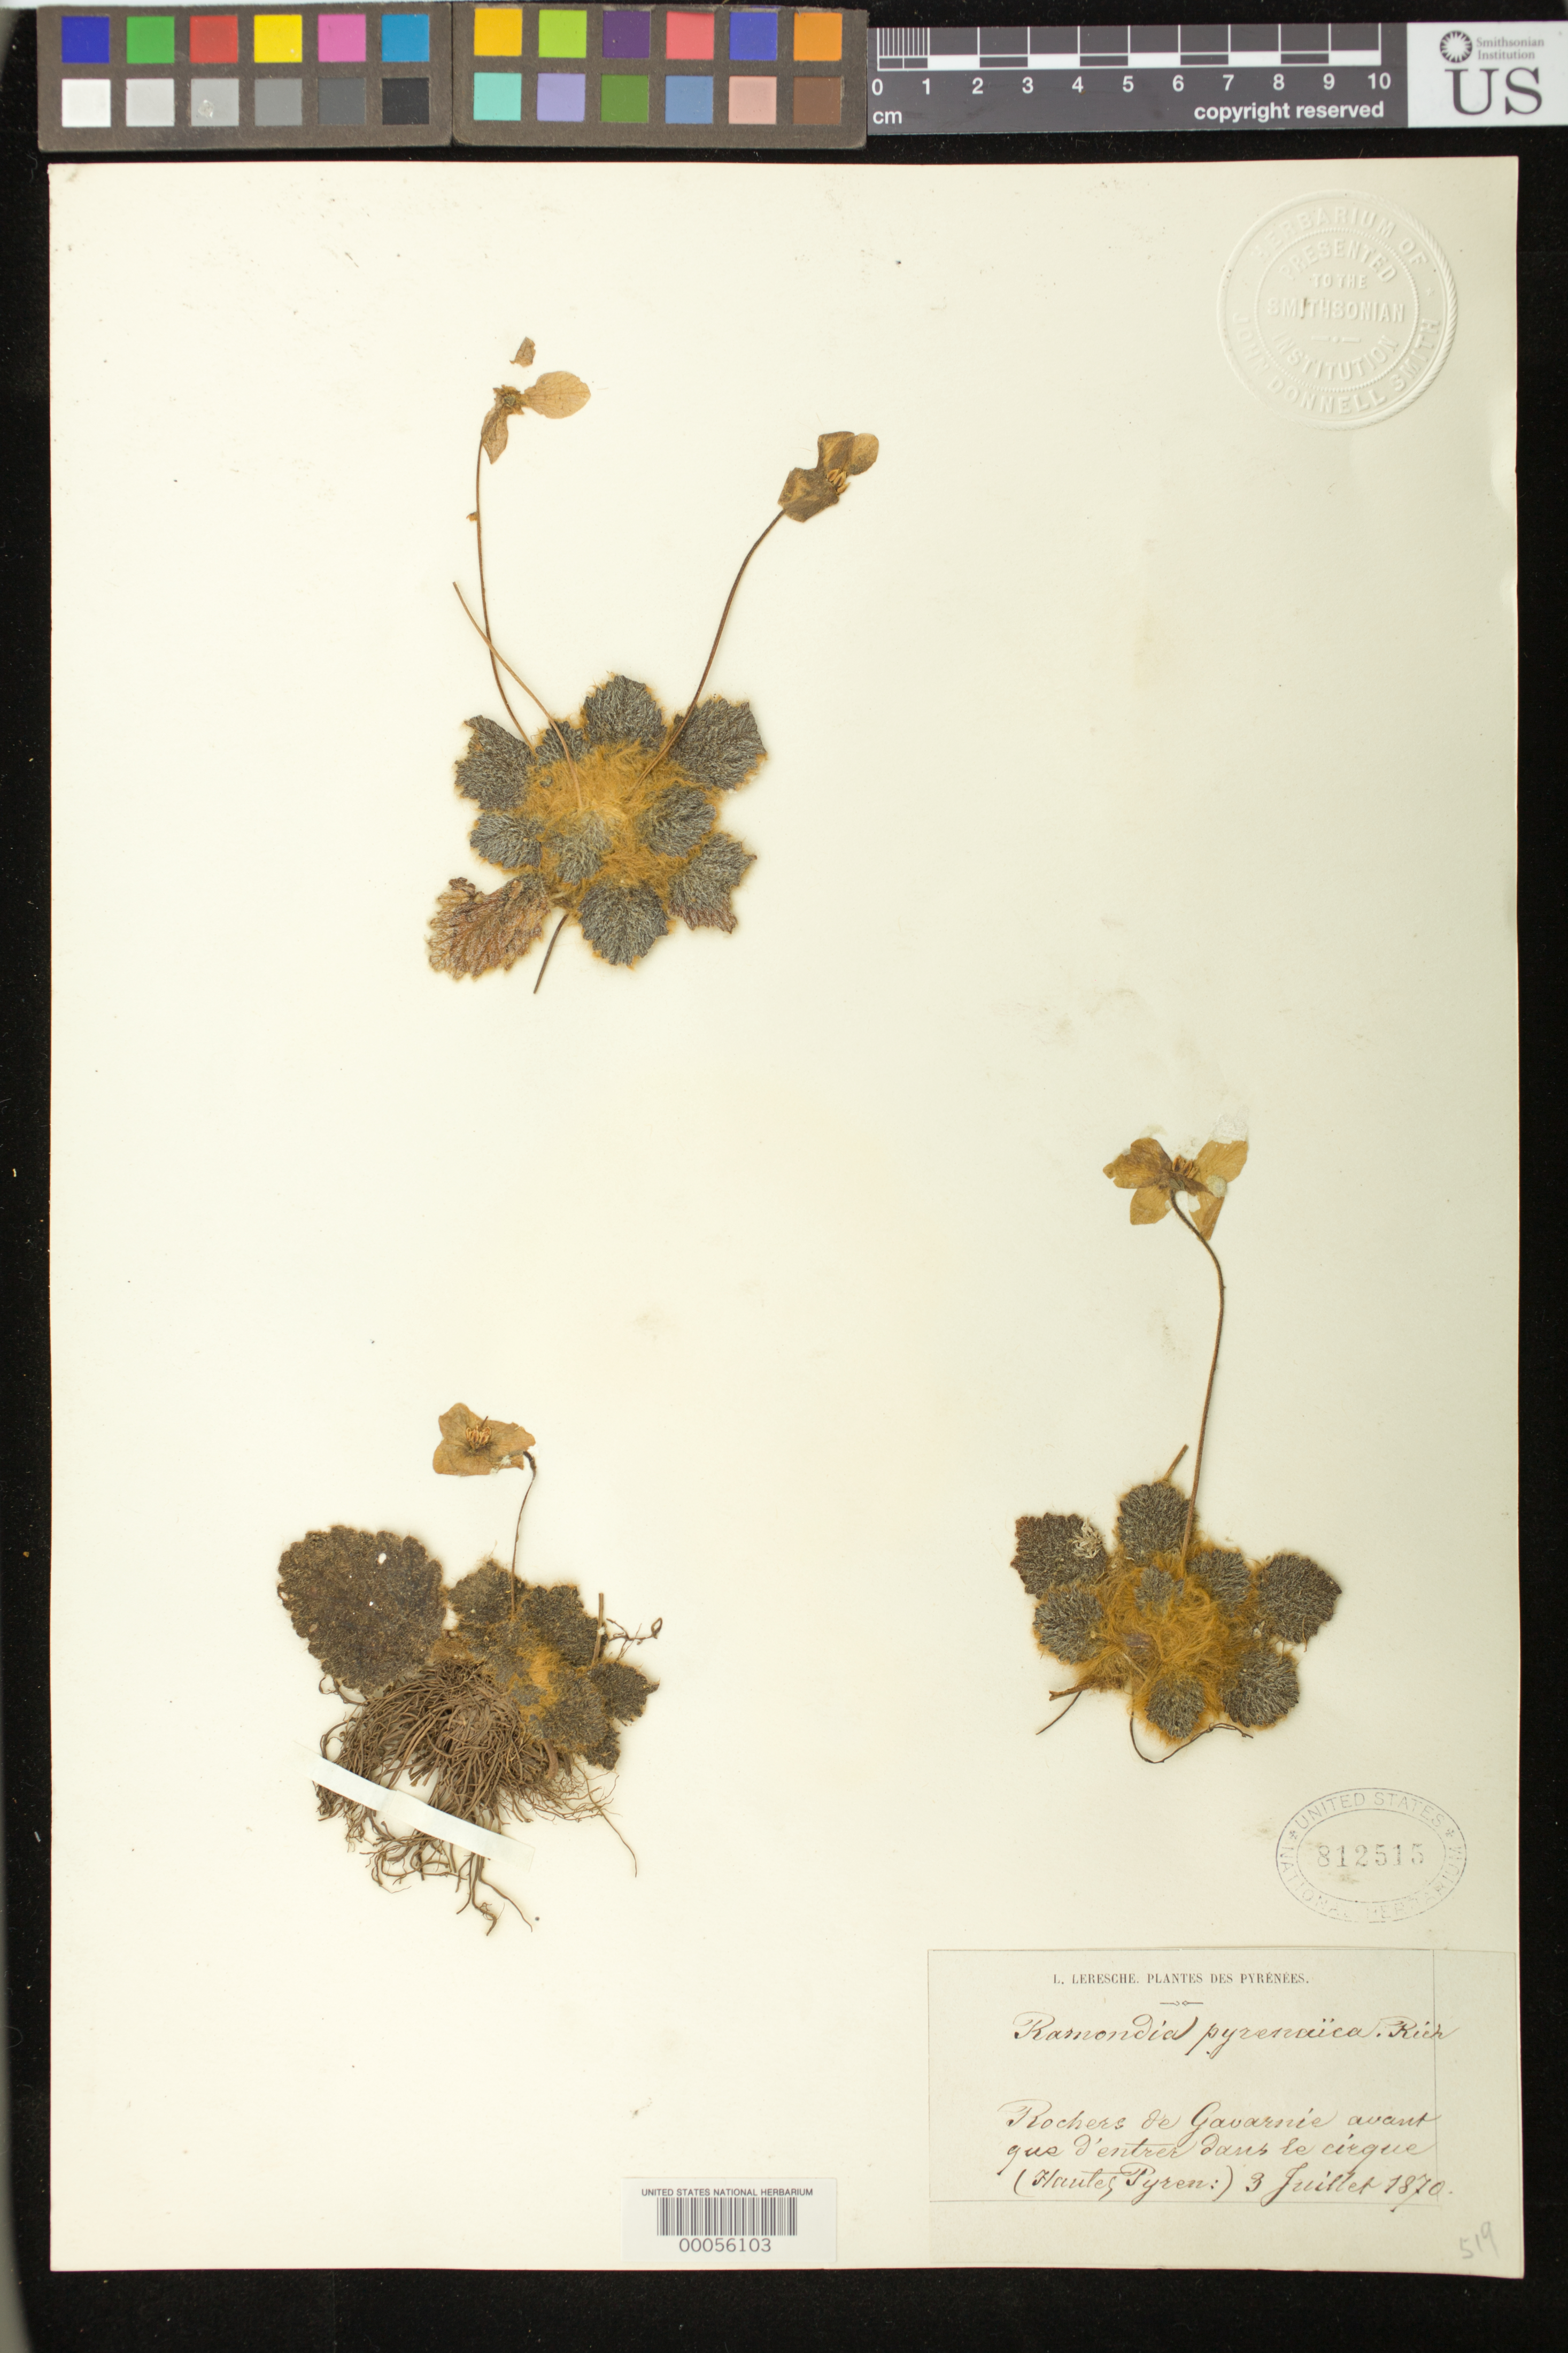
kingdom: Plantae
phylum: Tracheophyta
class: Magnoliopsida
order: Lamiales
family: Gesneriaceae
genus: Ramonda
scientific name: Ramonda pyrenaica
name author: Rich. ex Pers.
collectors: L. Leresche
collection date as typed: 03 Jul 1870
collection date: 1870-07-03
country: France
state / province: Occitanie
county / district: Hautes-Pyrénées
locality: Hautes-Pyrenees, Vicinity of gavarnie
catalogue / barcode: US 812515